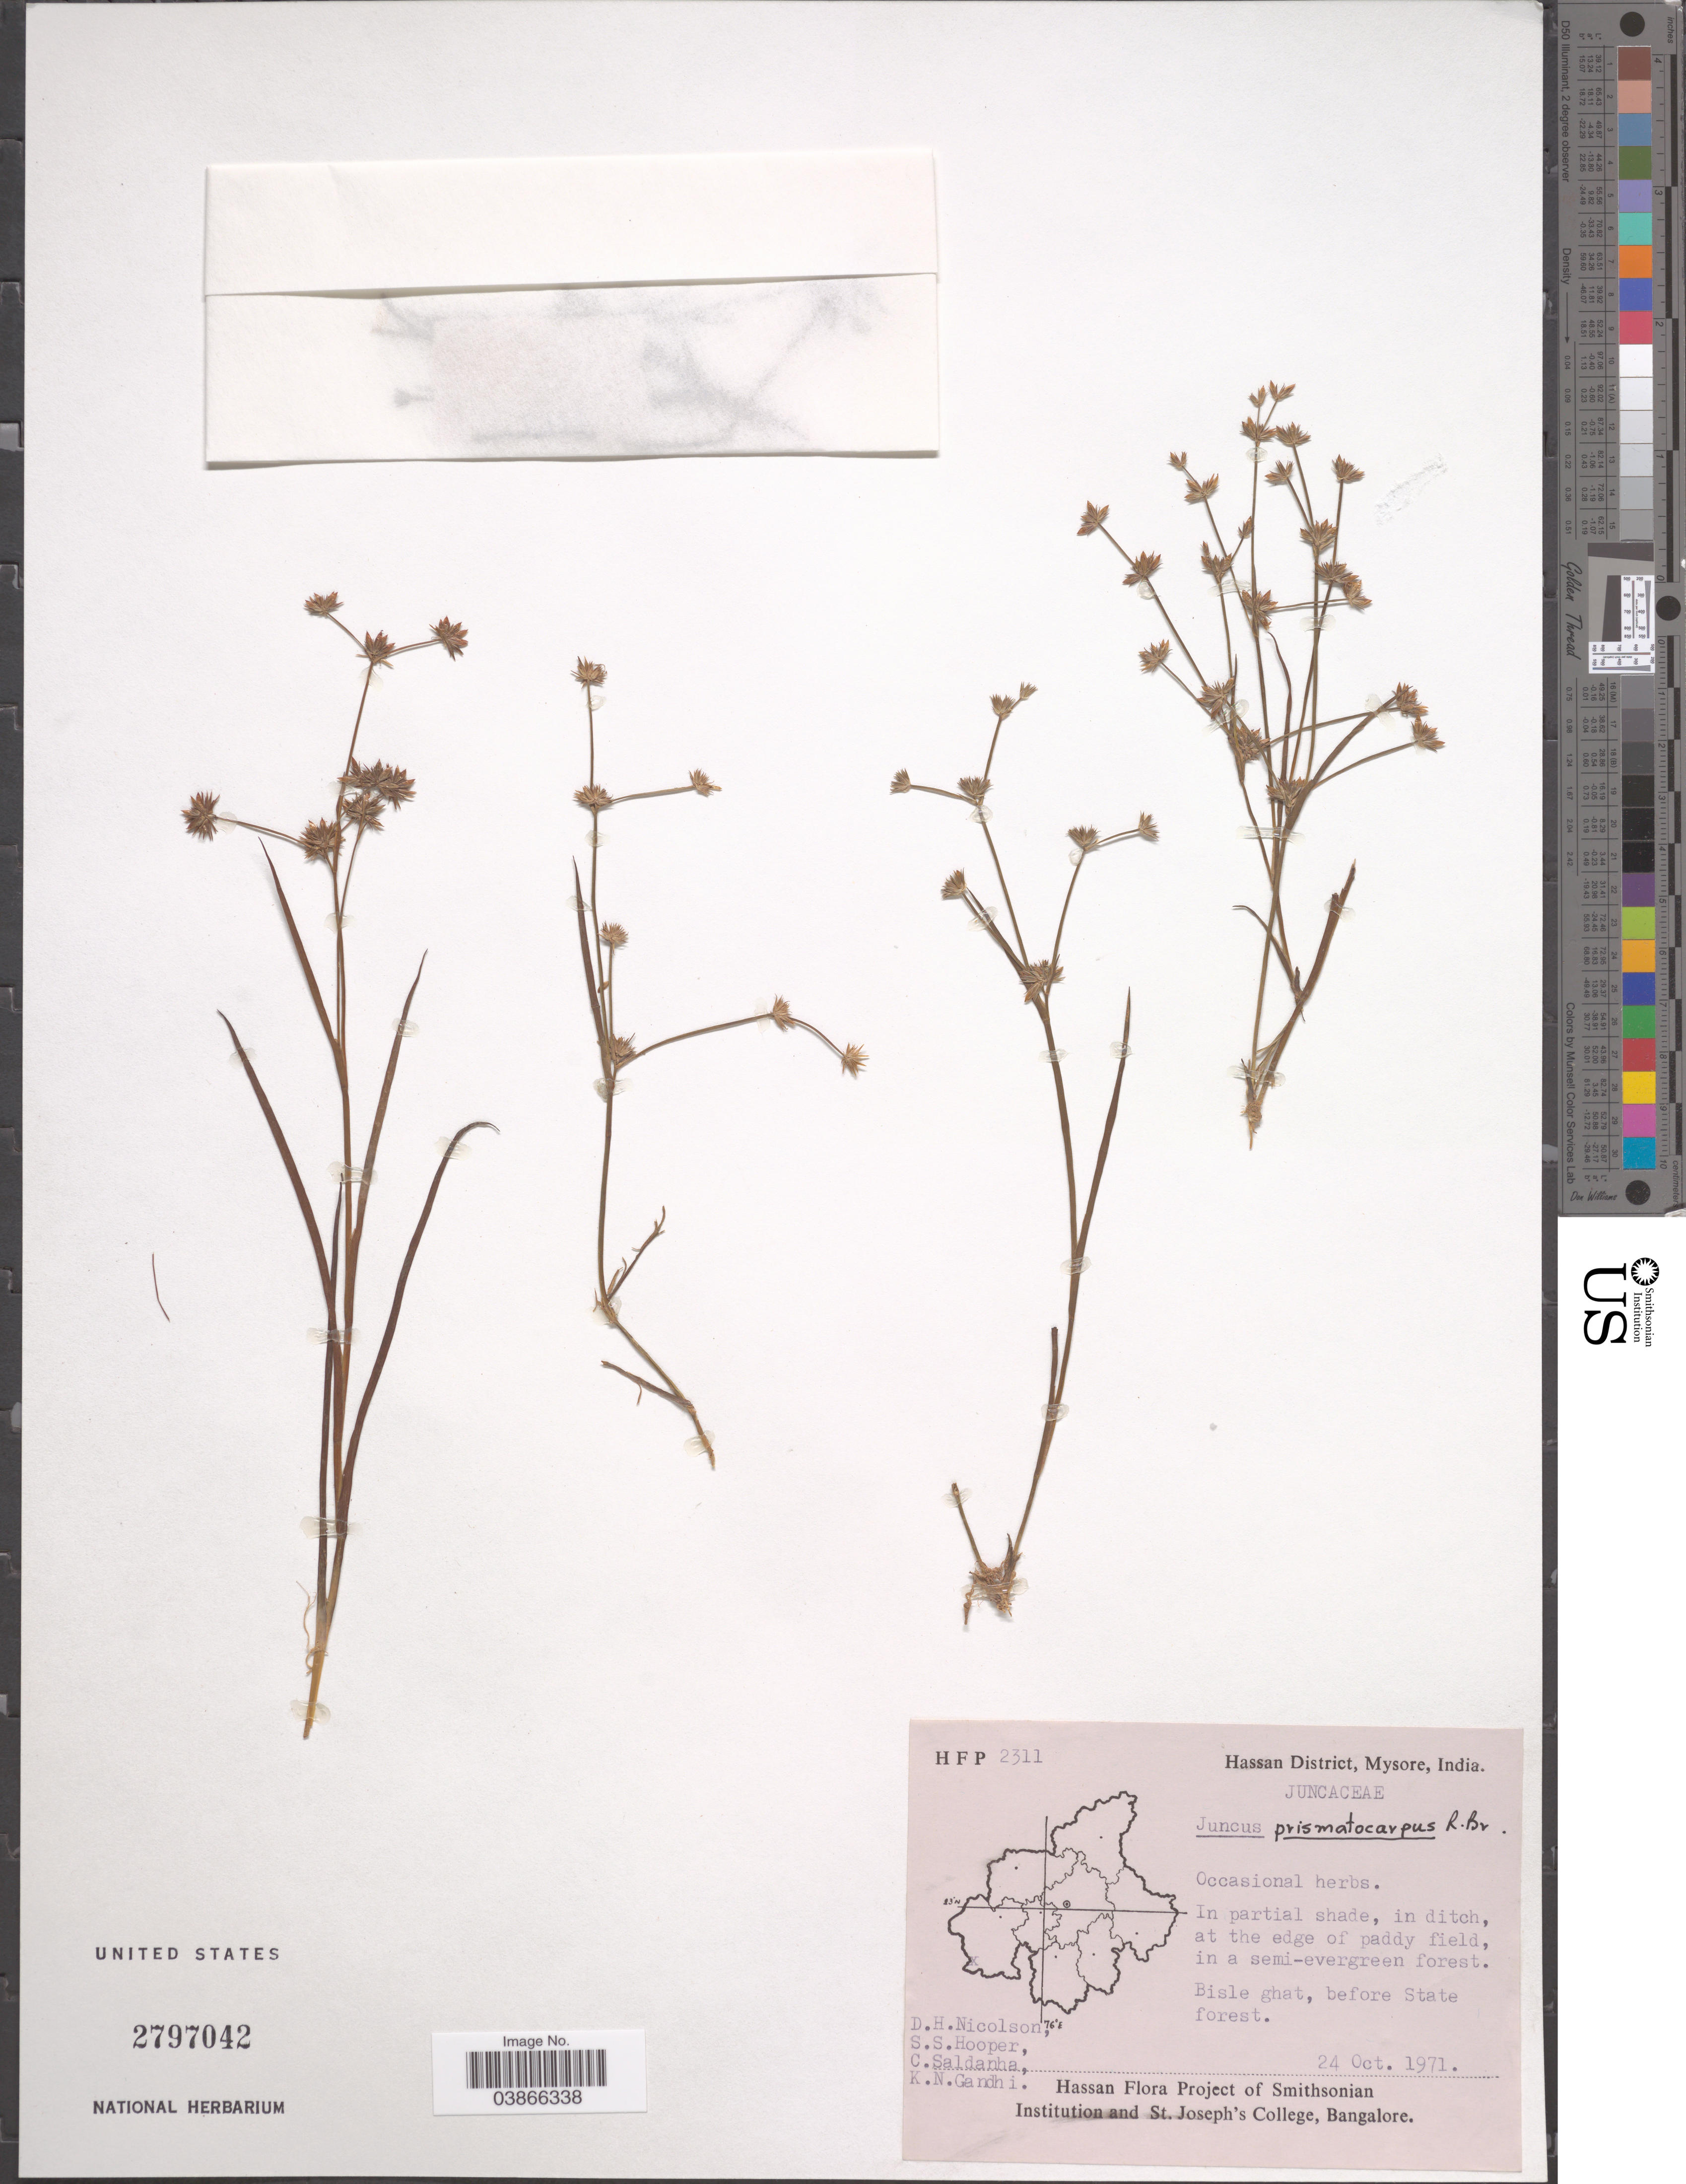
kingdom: Plantae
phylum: Tracheophyta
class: Liliopsida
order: Poales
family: Juncaceae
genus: Juncus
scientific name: Juncus prismatocarpus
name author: R. Br.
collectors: D. H. Nicolson, S. S. Hooper, C. Saldanha & K. N. Gandhi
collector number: HFP 2311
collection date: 1971-10-24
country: India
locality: Hassan District, Mysore. Bisle ghat, before State forest.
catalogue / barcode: US 2797042